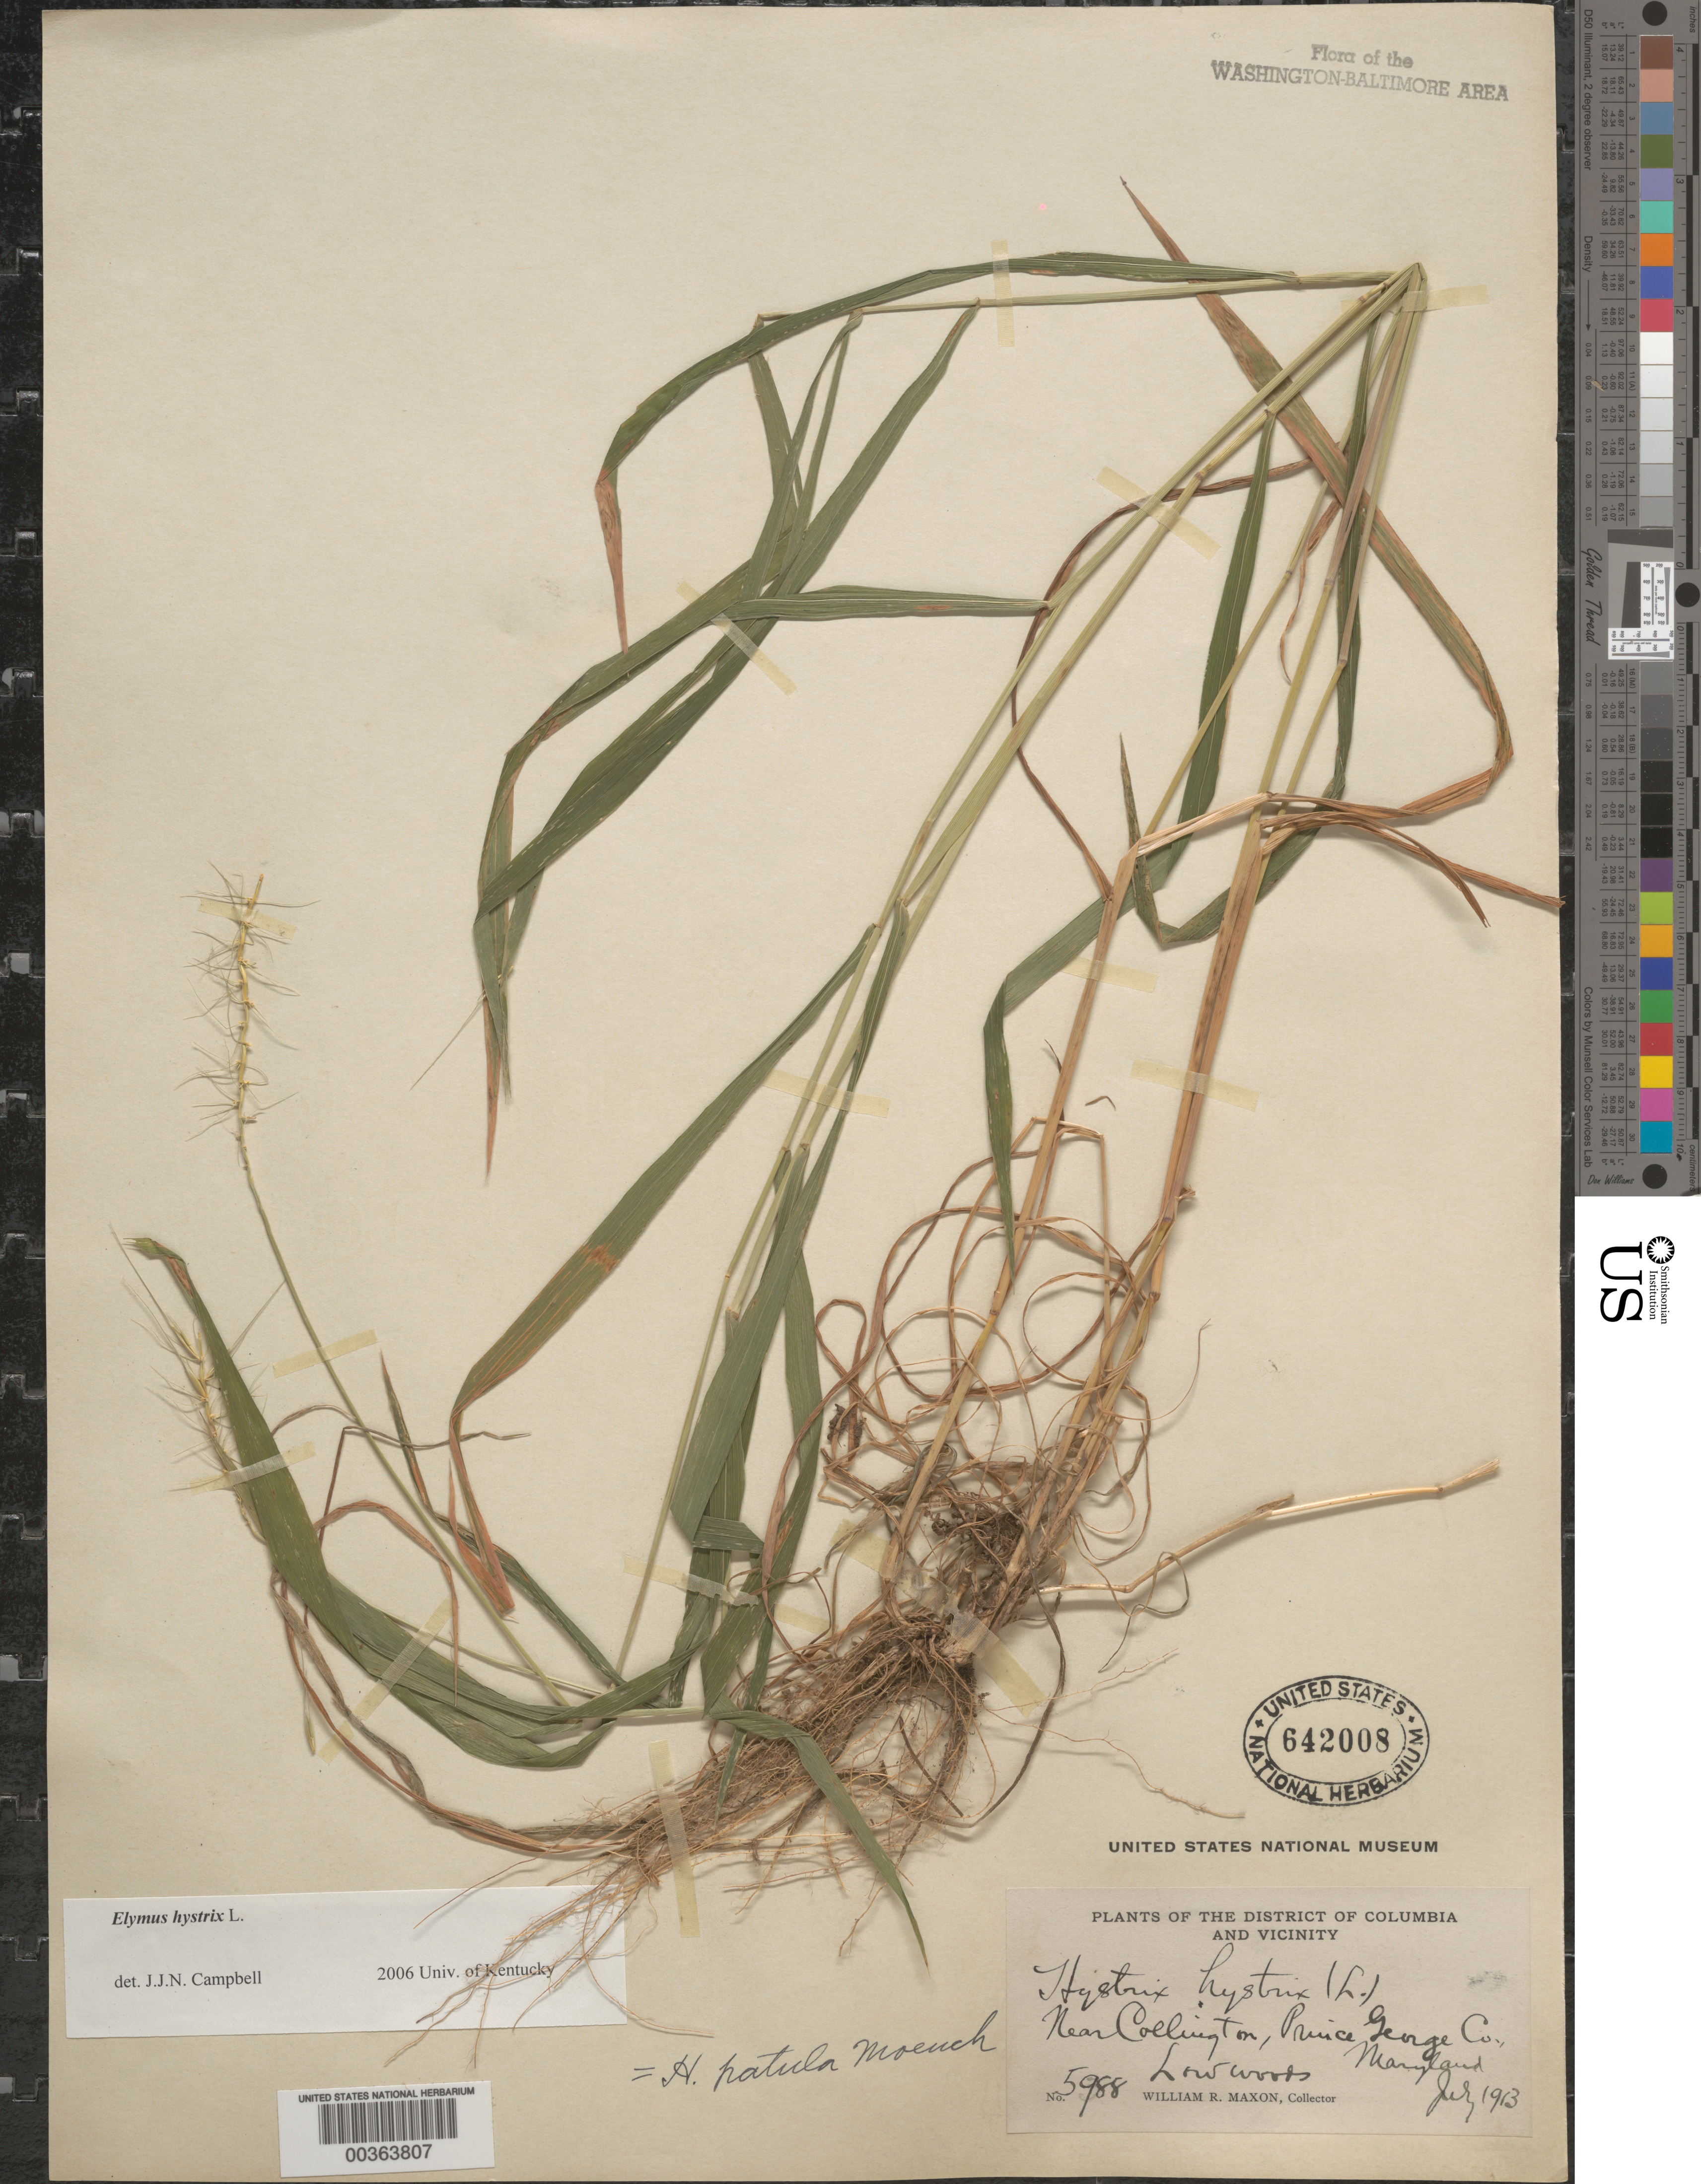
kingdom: Plantae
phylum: Tracheophyta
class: Liliopsida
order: Poales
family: Poaceae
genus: Elymus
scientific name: Elymus hystrix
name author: L.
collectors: W. R. Maxon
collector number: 5988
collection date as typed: Jul 1913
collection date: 1913-07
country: United States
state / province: Maryland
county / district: Prince George's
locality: Collington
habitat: Low woods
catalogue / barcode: US 642008